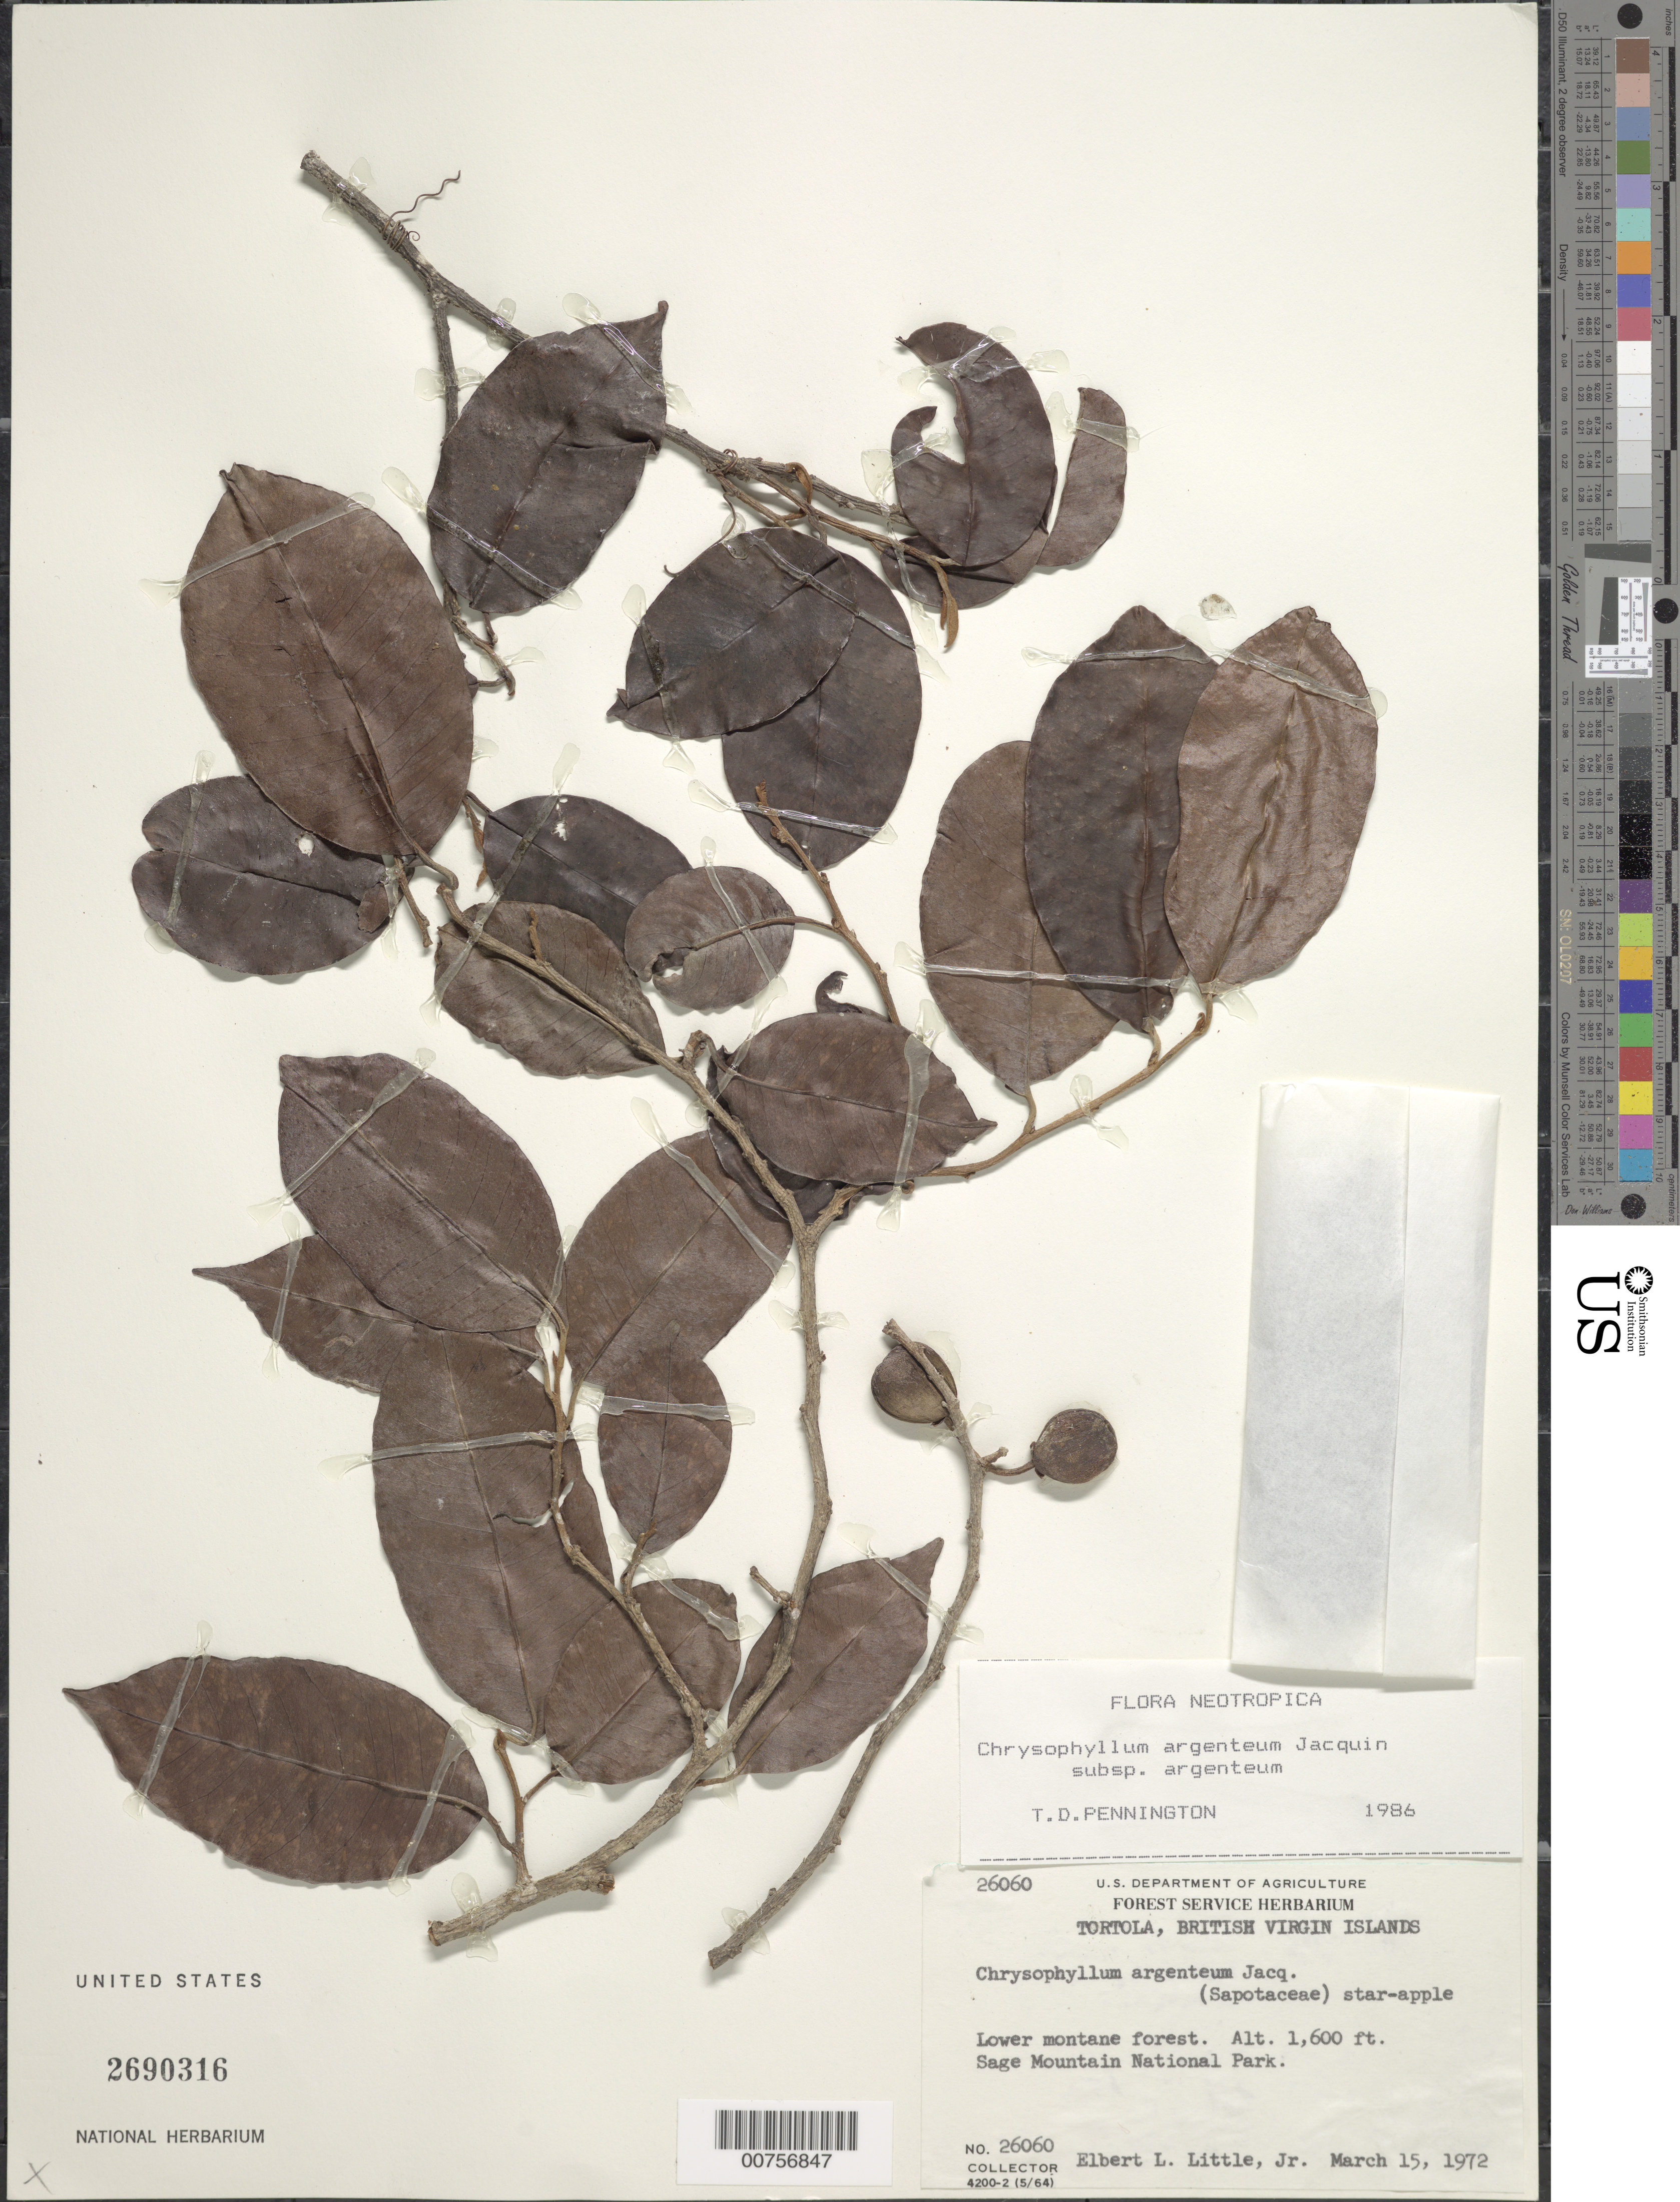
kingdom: Plantae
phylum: Tracheophyta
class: Magnoliopsida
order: Ericales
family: Sapotaceae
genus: Chrysophyllum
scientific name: Chrysophyllum argenteum subsp. argenteum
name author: Jacq.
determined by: Pennington, T. D., (K)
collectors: E. L. Little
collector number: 26060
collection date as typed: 15 Mar 1972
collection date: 1972-03-15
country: British Virgin Islands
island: Tortola I.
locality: Sage Mountain National Park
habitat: Lower montane forest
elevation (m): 488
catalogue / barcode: US 2690316